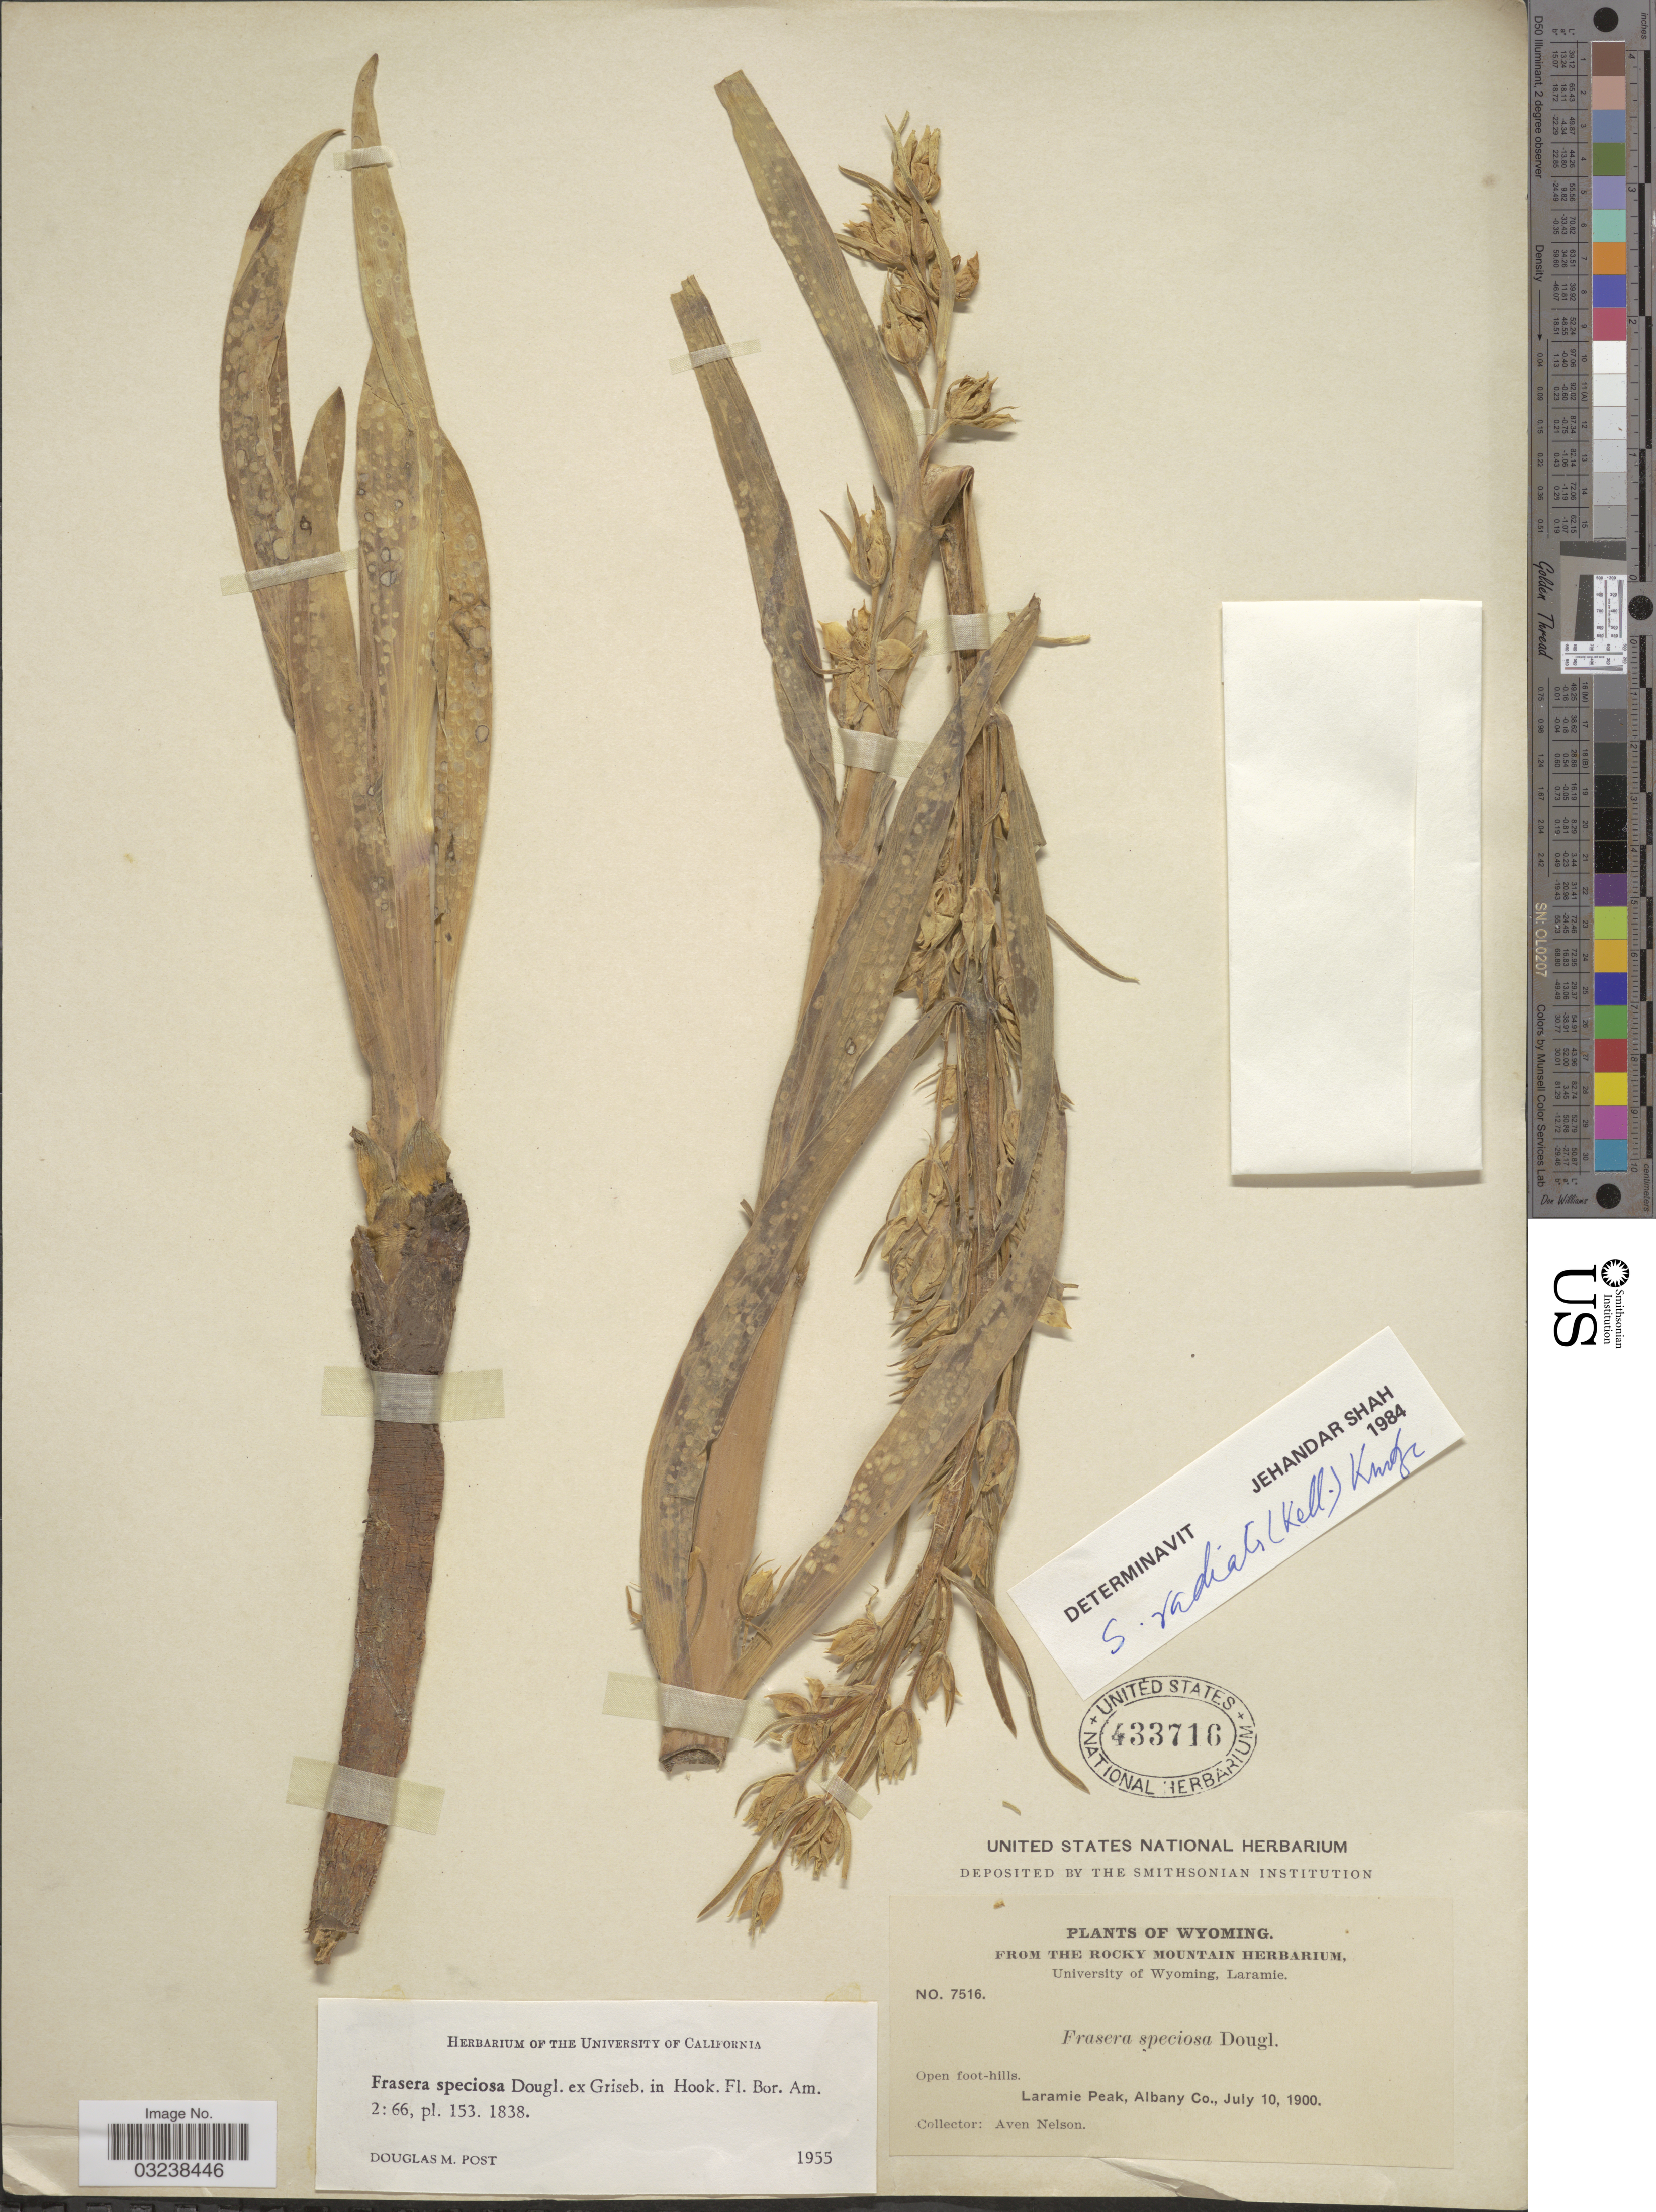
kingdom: Plantae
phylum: Tracheophyta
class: Magnoliopsida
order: Gentianales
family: Gentianaceae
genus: Swertia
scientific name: Swertia radiata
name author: (Kellogg) Kuntze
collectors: A. Nelson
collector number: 7516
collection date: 1900-07-10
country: United States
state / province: Wyoming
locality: Laramie Peak, Albany Co.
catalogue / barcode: US 433716